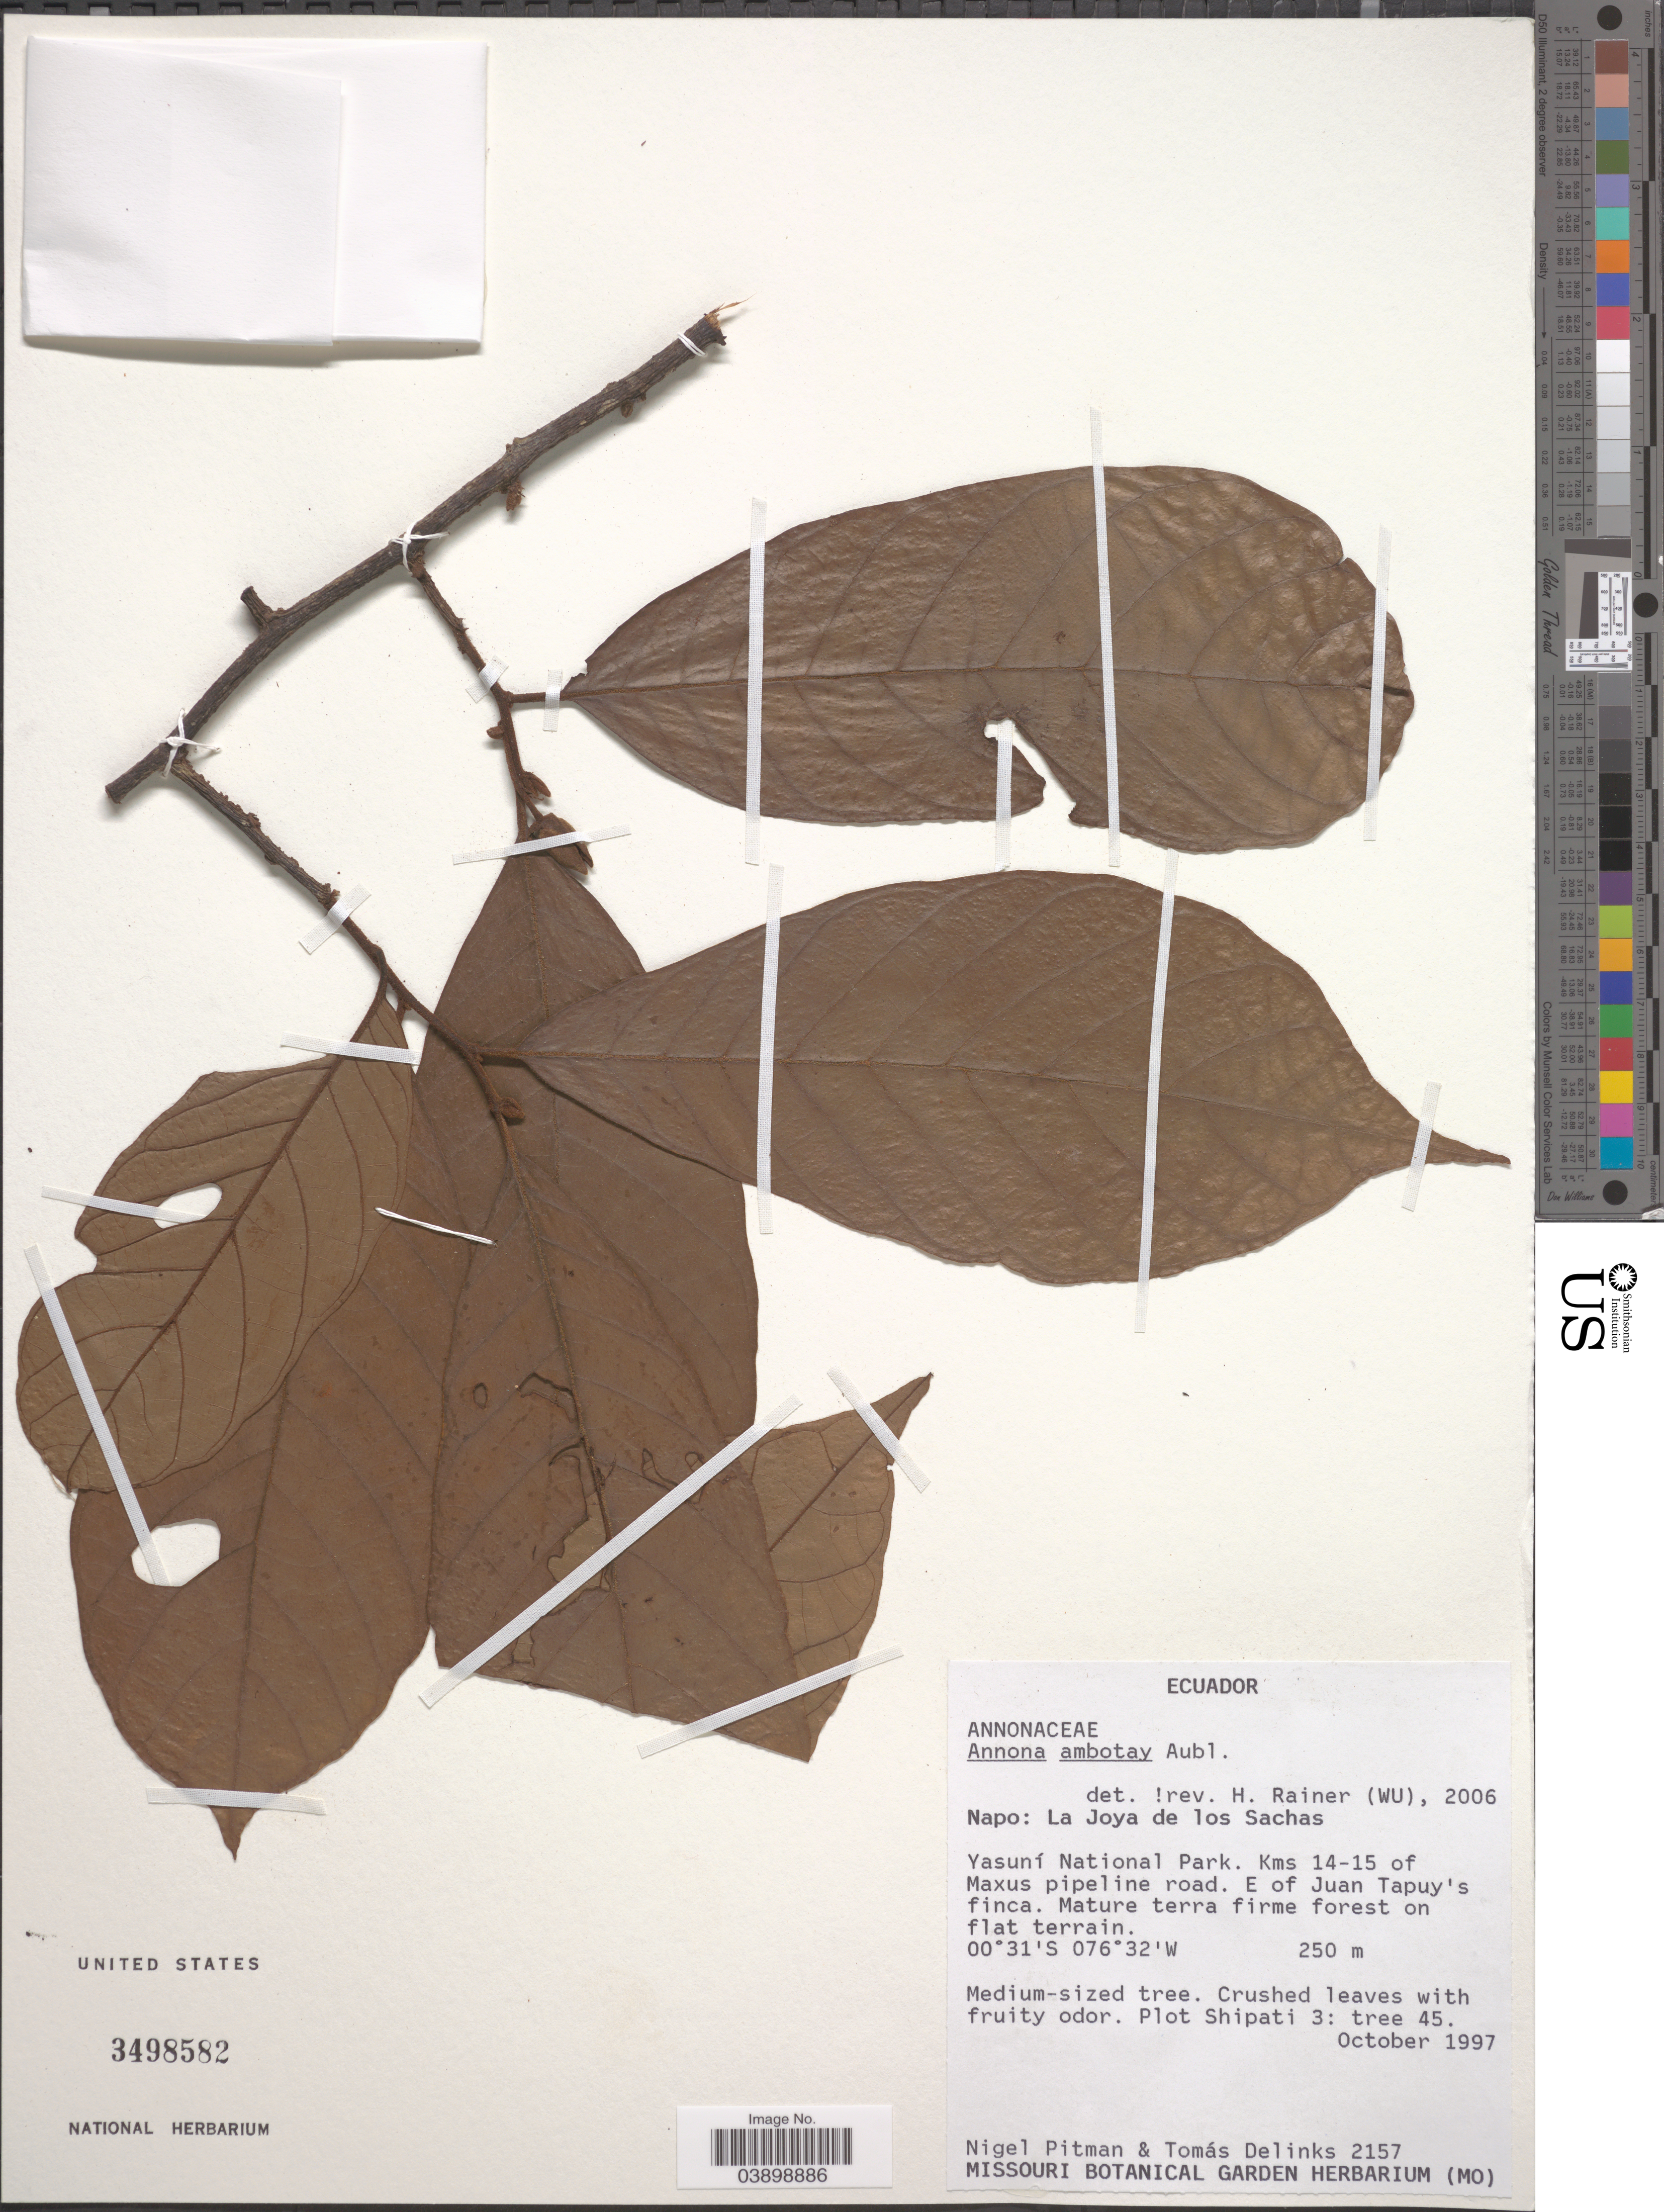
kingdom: Plantae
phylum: Tracheophyta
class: Magnoliopsida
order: Magnoliales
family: Annonaceae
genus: Annona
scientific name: Annona ambotay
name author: Aubl.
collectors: N. Pitman & T. Delinks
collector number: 2157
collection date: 1997-10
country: Ecuador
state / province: Napo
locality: La Joya de los Sachas. Yasuní National Park. Kms 14-15 of Maxus pipeline road. E of Juan Tapuy's finca.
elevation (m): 250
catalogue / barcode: US 3498582